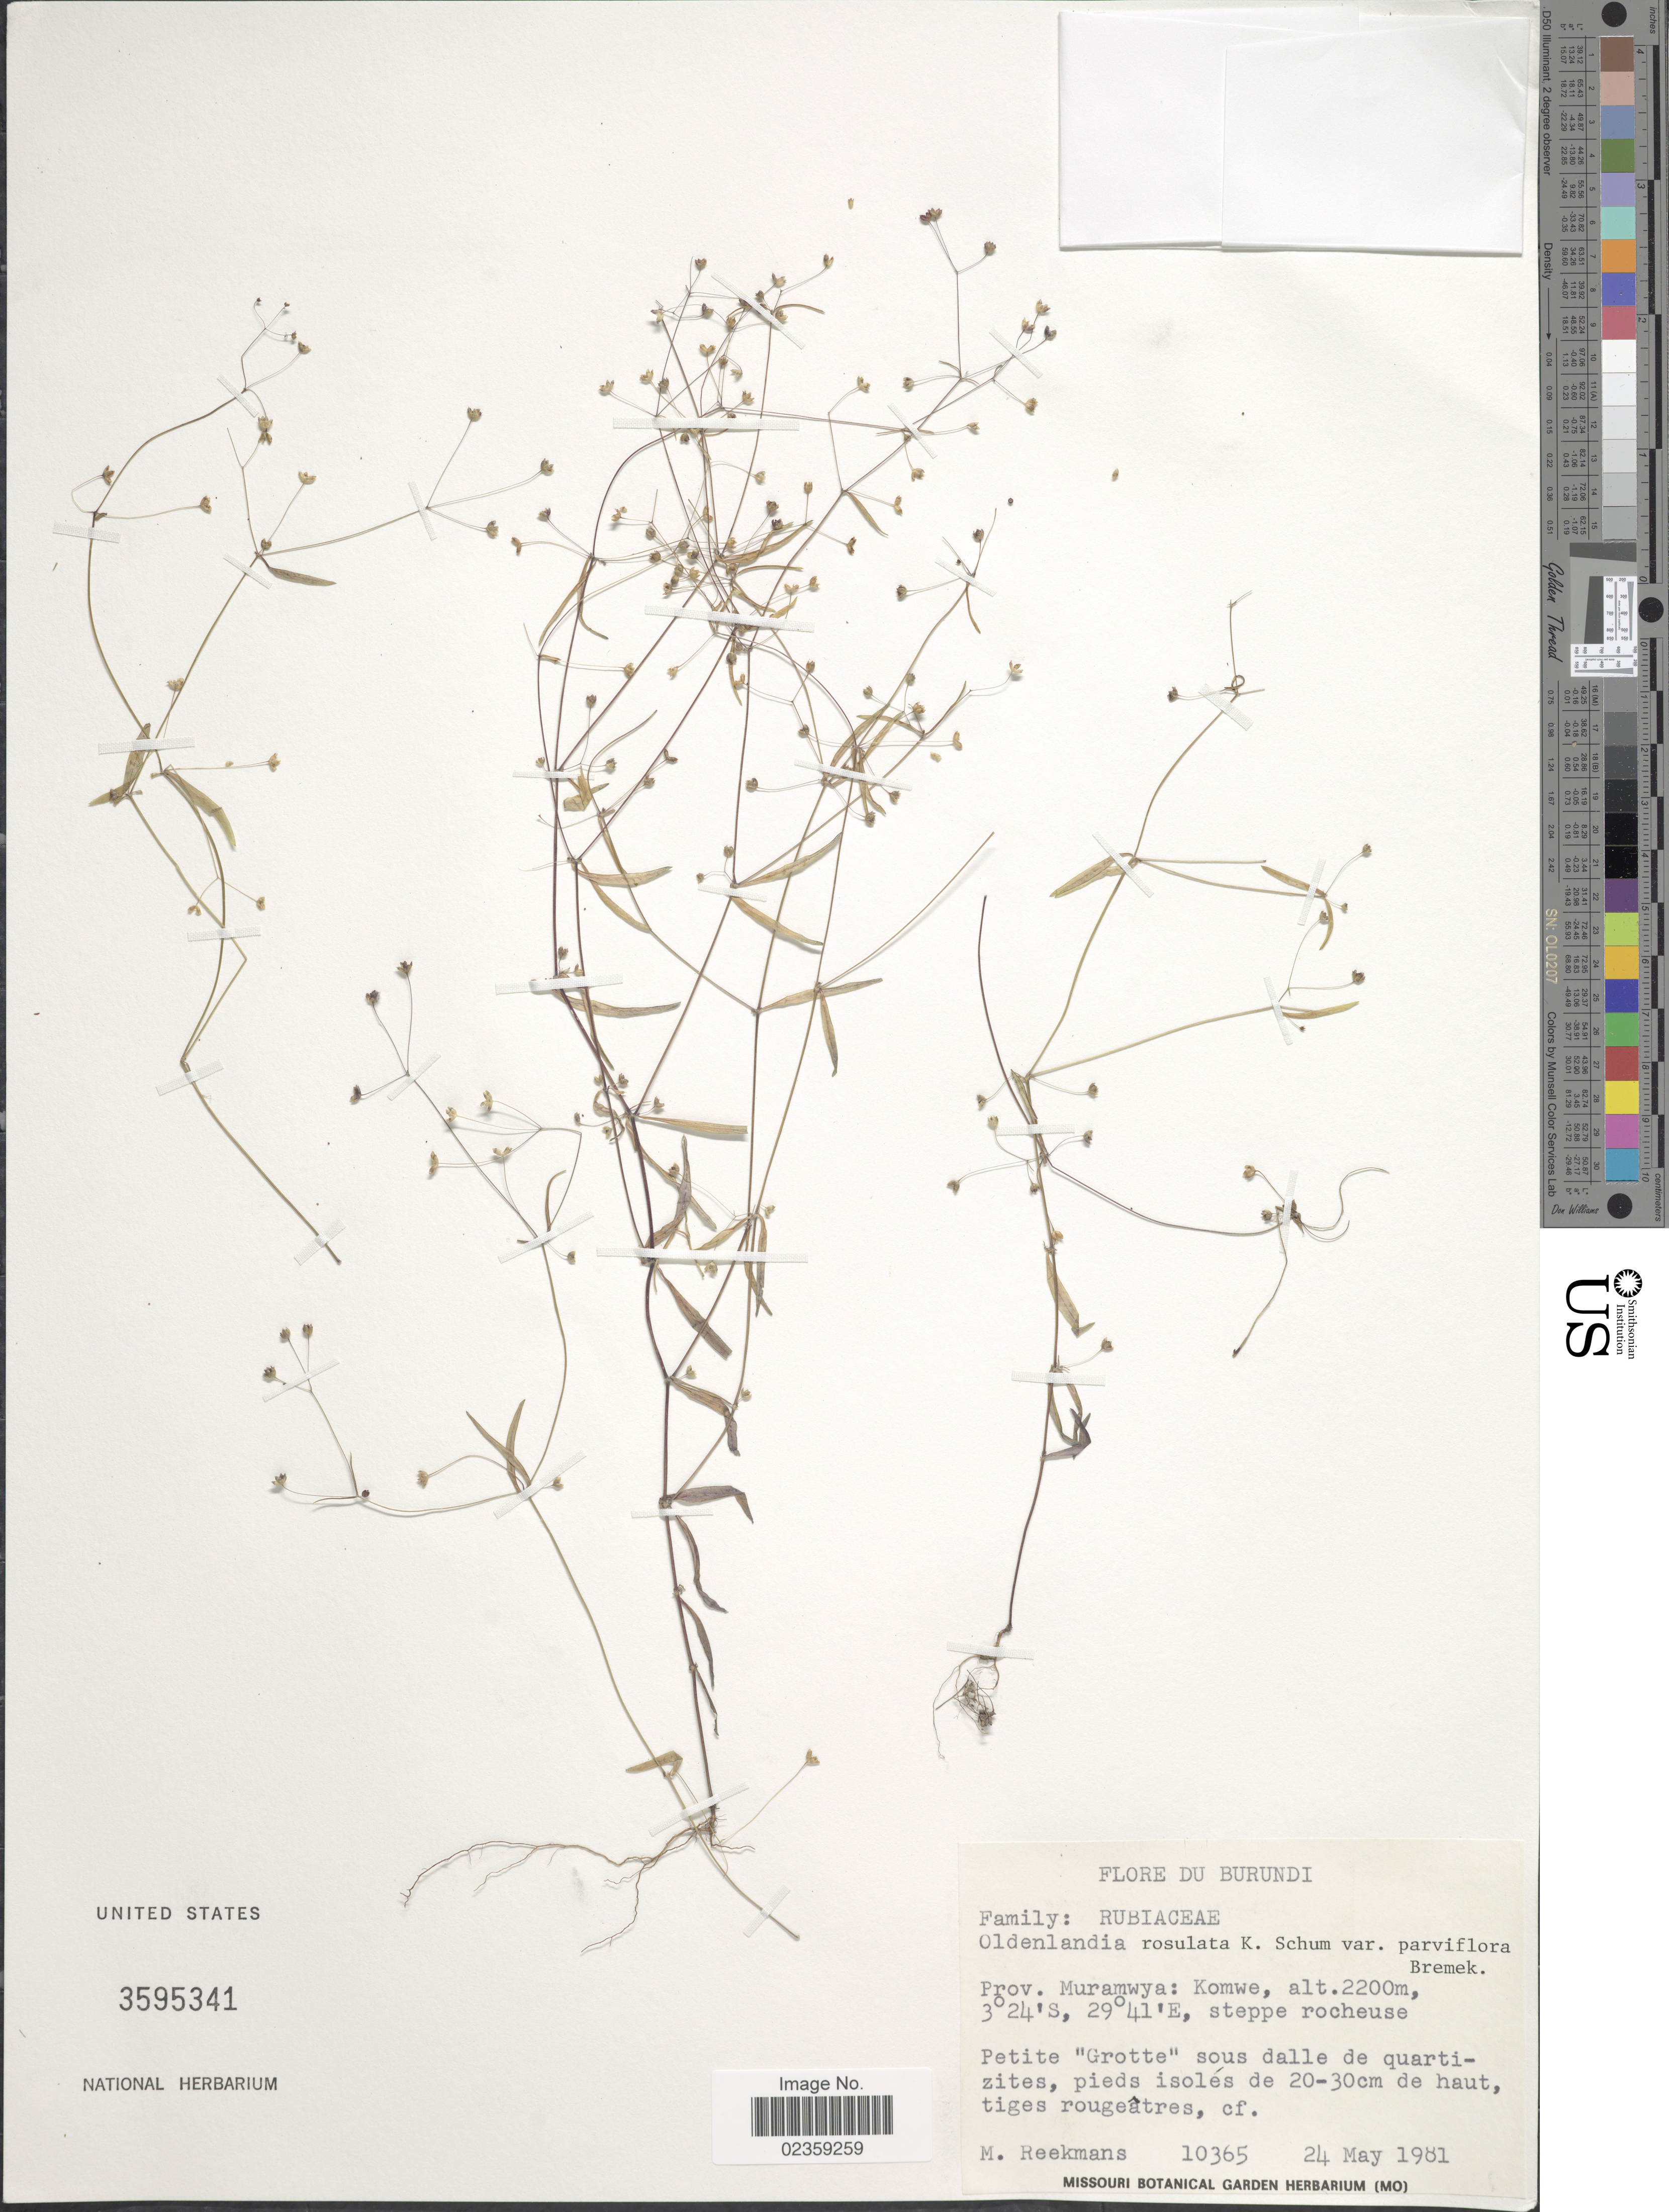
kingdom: Plantae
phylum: Tracheophyta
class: Magnoliopsida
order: Gentianales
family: Rubiaceae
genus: Oldenlandia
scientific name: Oldenlandia rosulata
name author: K. Schum.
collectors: M. Reekmans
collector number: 10365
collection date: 1981-05-24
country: Burundi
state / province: Muramvya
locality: Prov. Muramwya: Komwe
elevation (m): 2200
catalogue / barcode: US 3595341